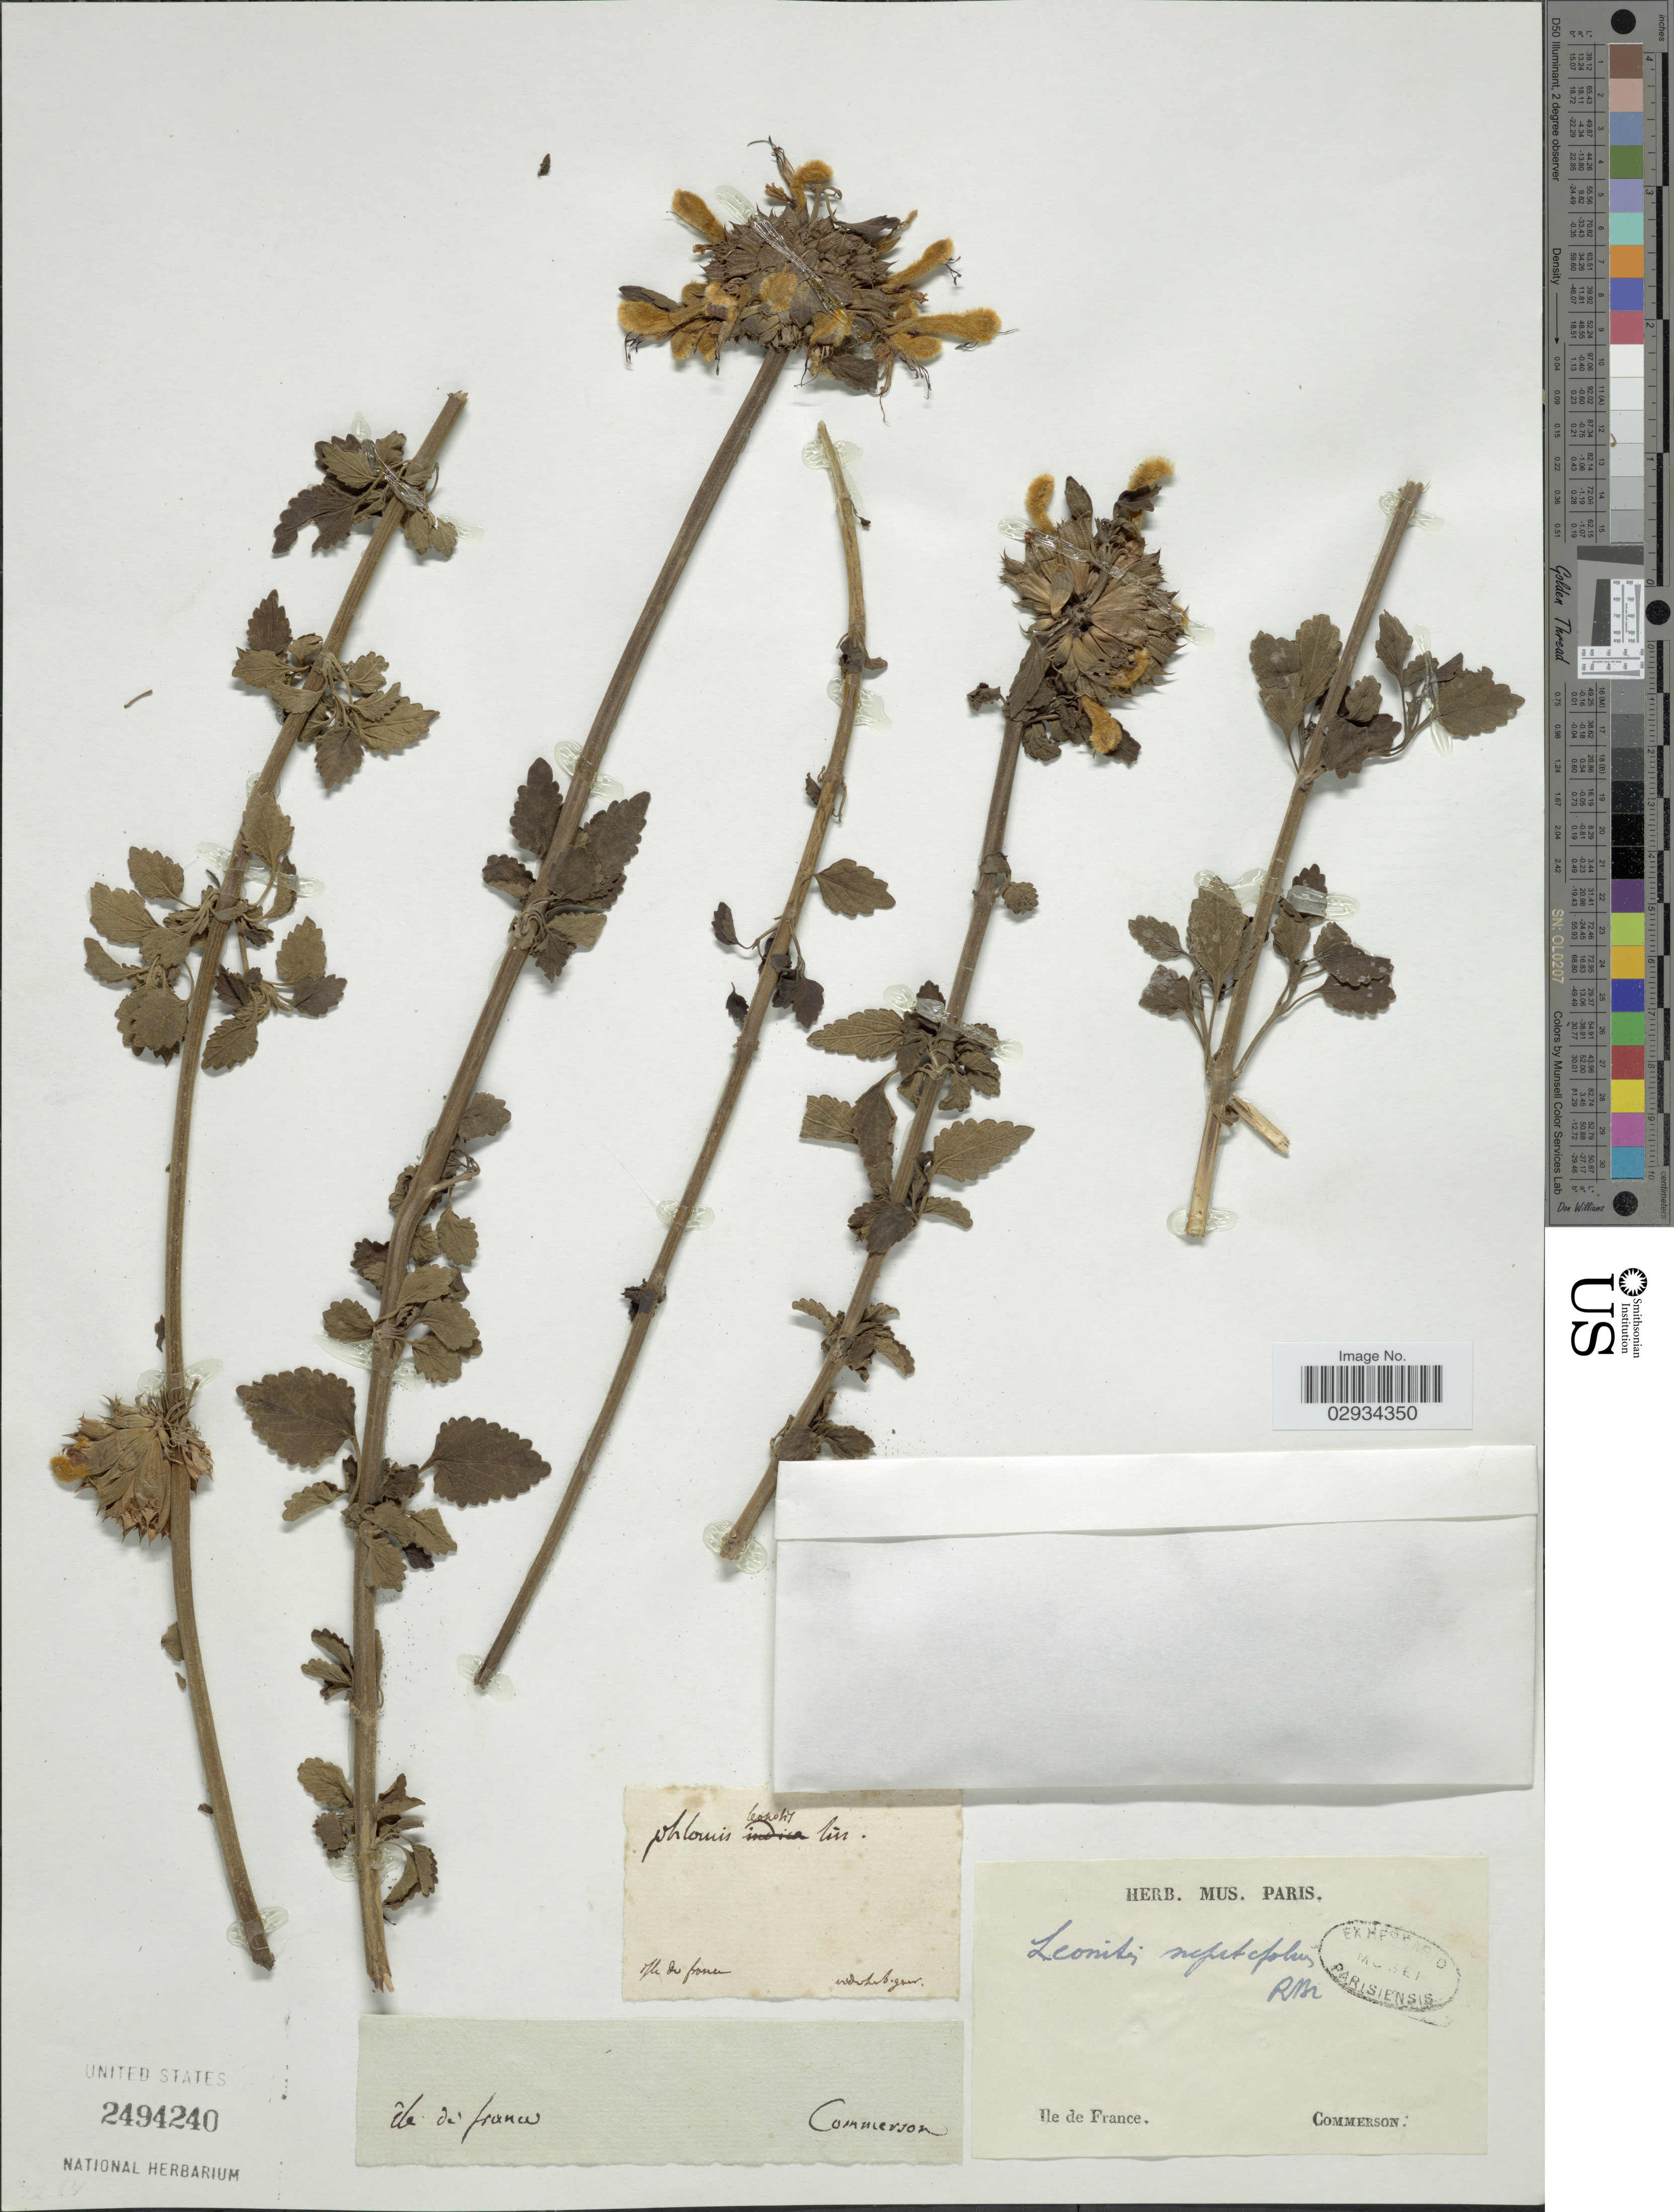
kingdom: Plantae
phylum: Tracheophyta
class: Magnoliopsida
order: Lamiales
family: Lamiaceae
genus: Leonotis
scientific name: Leonotis nepetifolia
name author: (L.) R. Br.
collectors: Commerson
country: Mauritius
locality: Ile de France.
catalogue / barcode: US 2494240